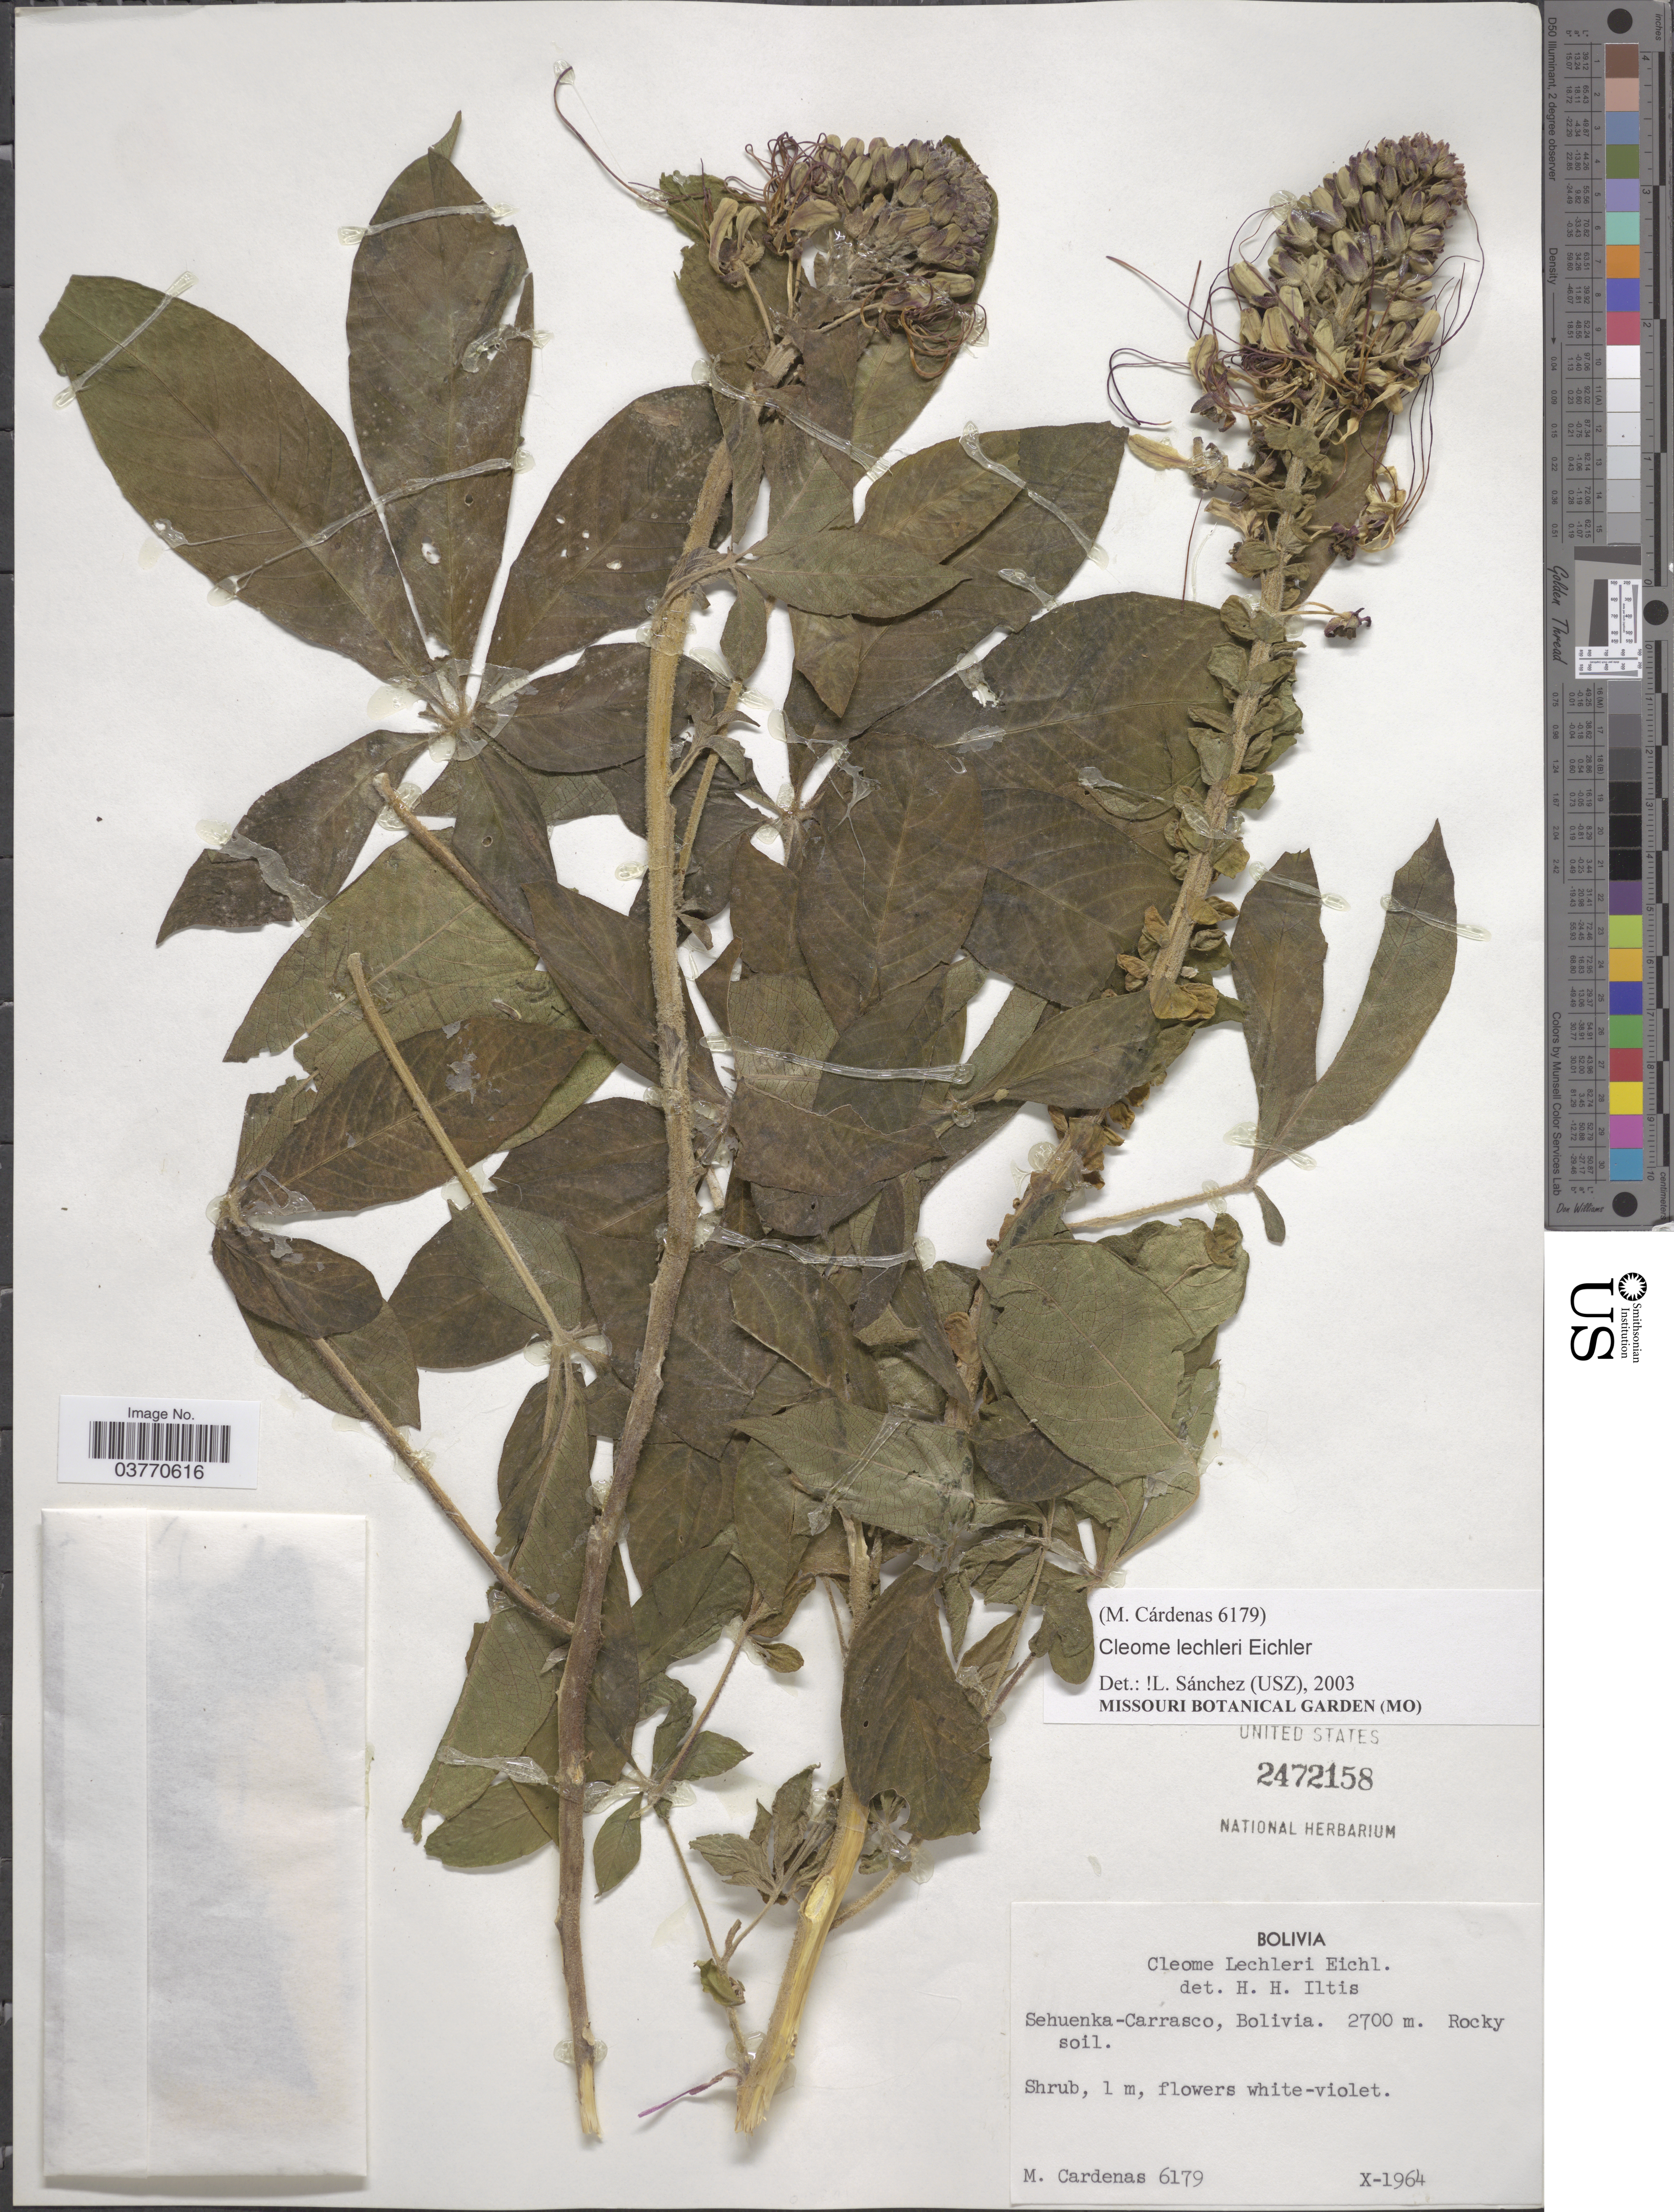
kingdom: Plantae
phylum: Tracheophyta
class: Magnoliopsida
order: Brassicales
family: Cleomaceae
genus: Andinocleome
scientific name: Andinocleome lechleri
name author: (Eichler) Iltis & Cochrane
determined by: Strong, M. T., (US), Smithsonian Institution - National Museum of Natural History (UNITED STATES)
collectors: M. Cárdenas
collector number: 6179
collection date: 1964-10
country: Bolivia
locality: Sehuenka-Carrasco.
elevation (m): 2700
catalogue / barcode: US 2472158